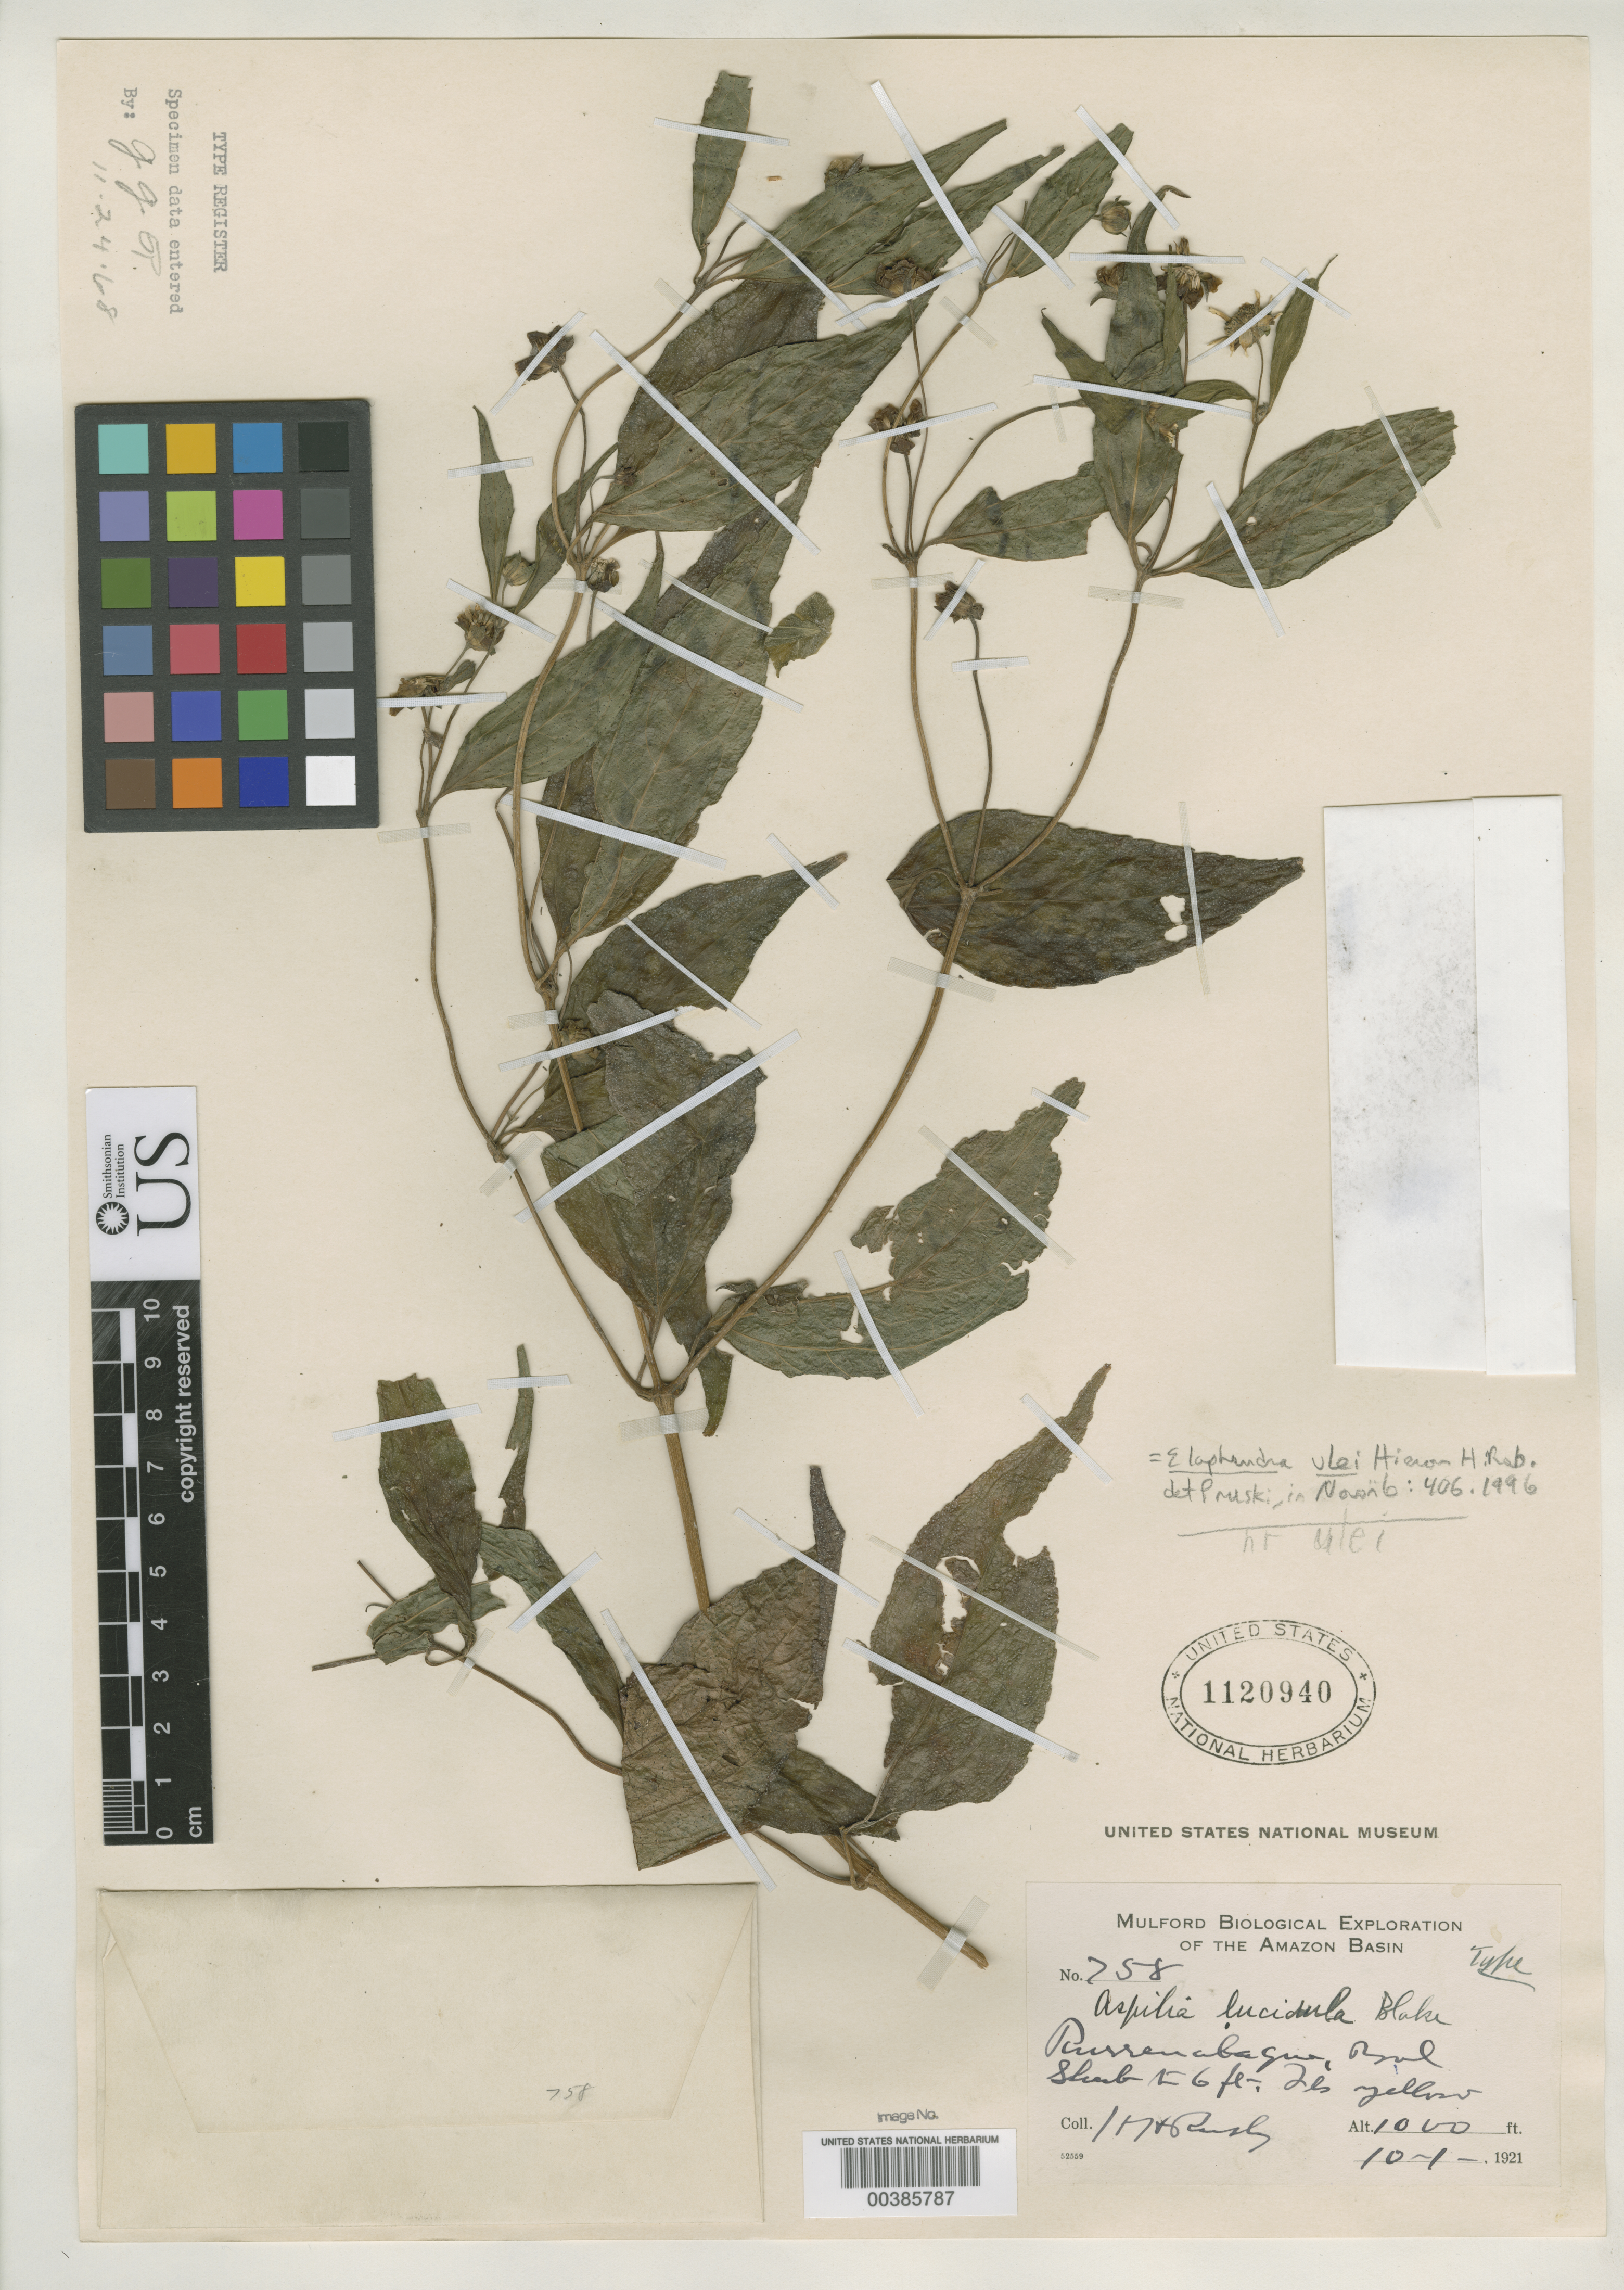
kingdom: Plantae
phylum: Tracheophyta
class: Magnoliopsida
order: Asterales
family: Asteraceae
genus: Aspilia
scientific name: Aspilia lucidula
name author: S.F. Blake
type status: Holotype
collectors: H. H. Rusby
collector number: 758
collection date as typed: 10-1-1921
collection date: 1921-10-01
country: Bolivia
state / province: Beni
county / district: José Ballivián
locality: Rurrenabaque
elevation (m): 305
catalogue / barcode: US 1120940